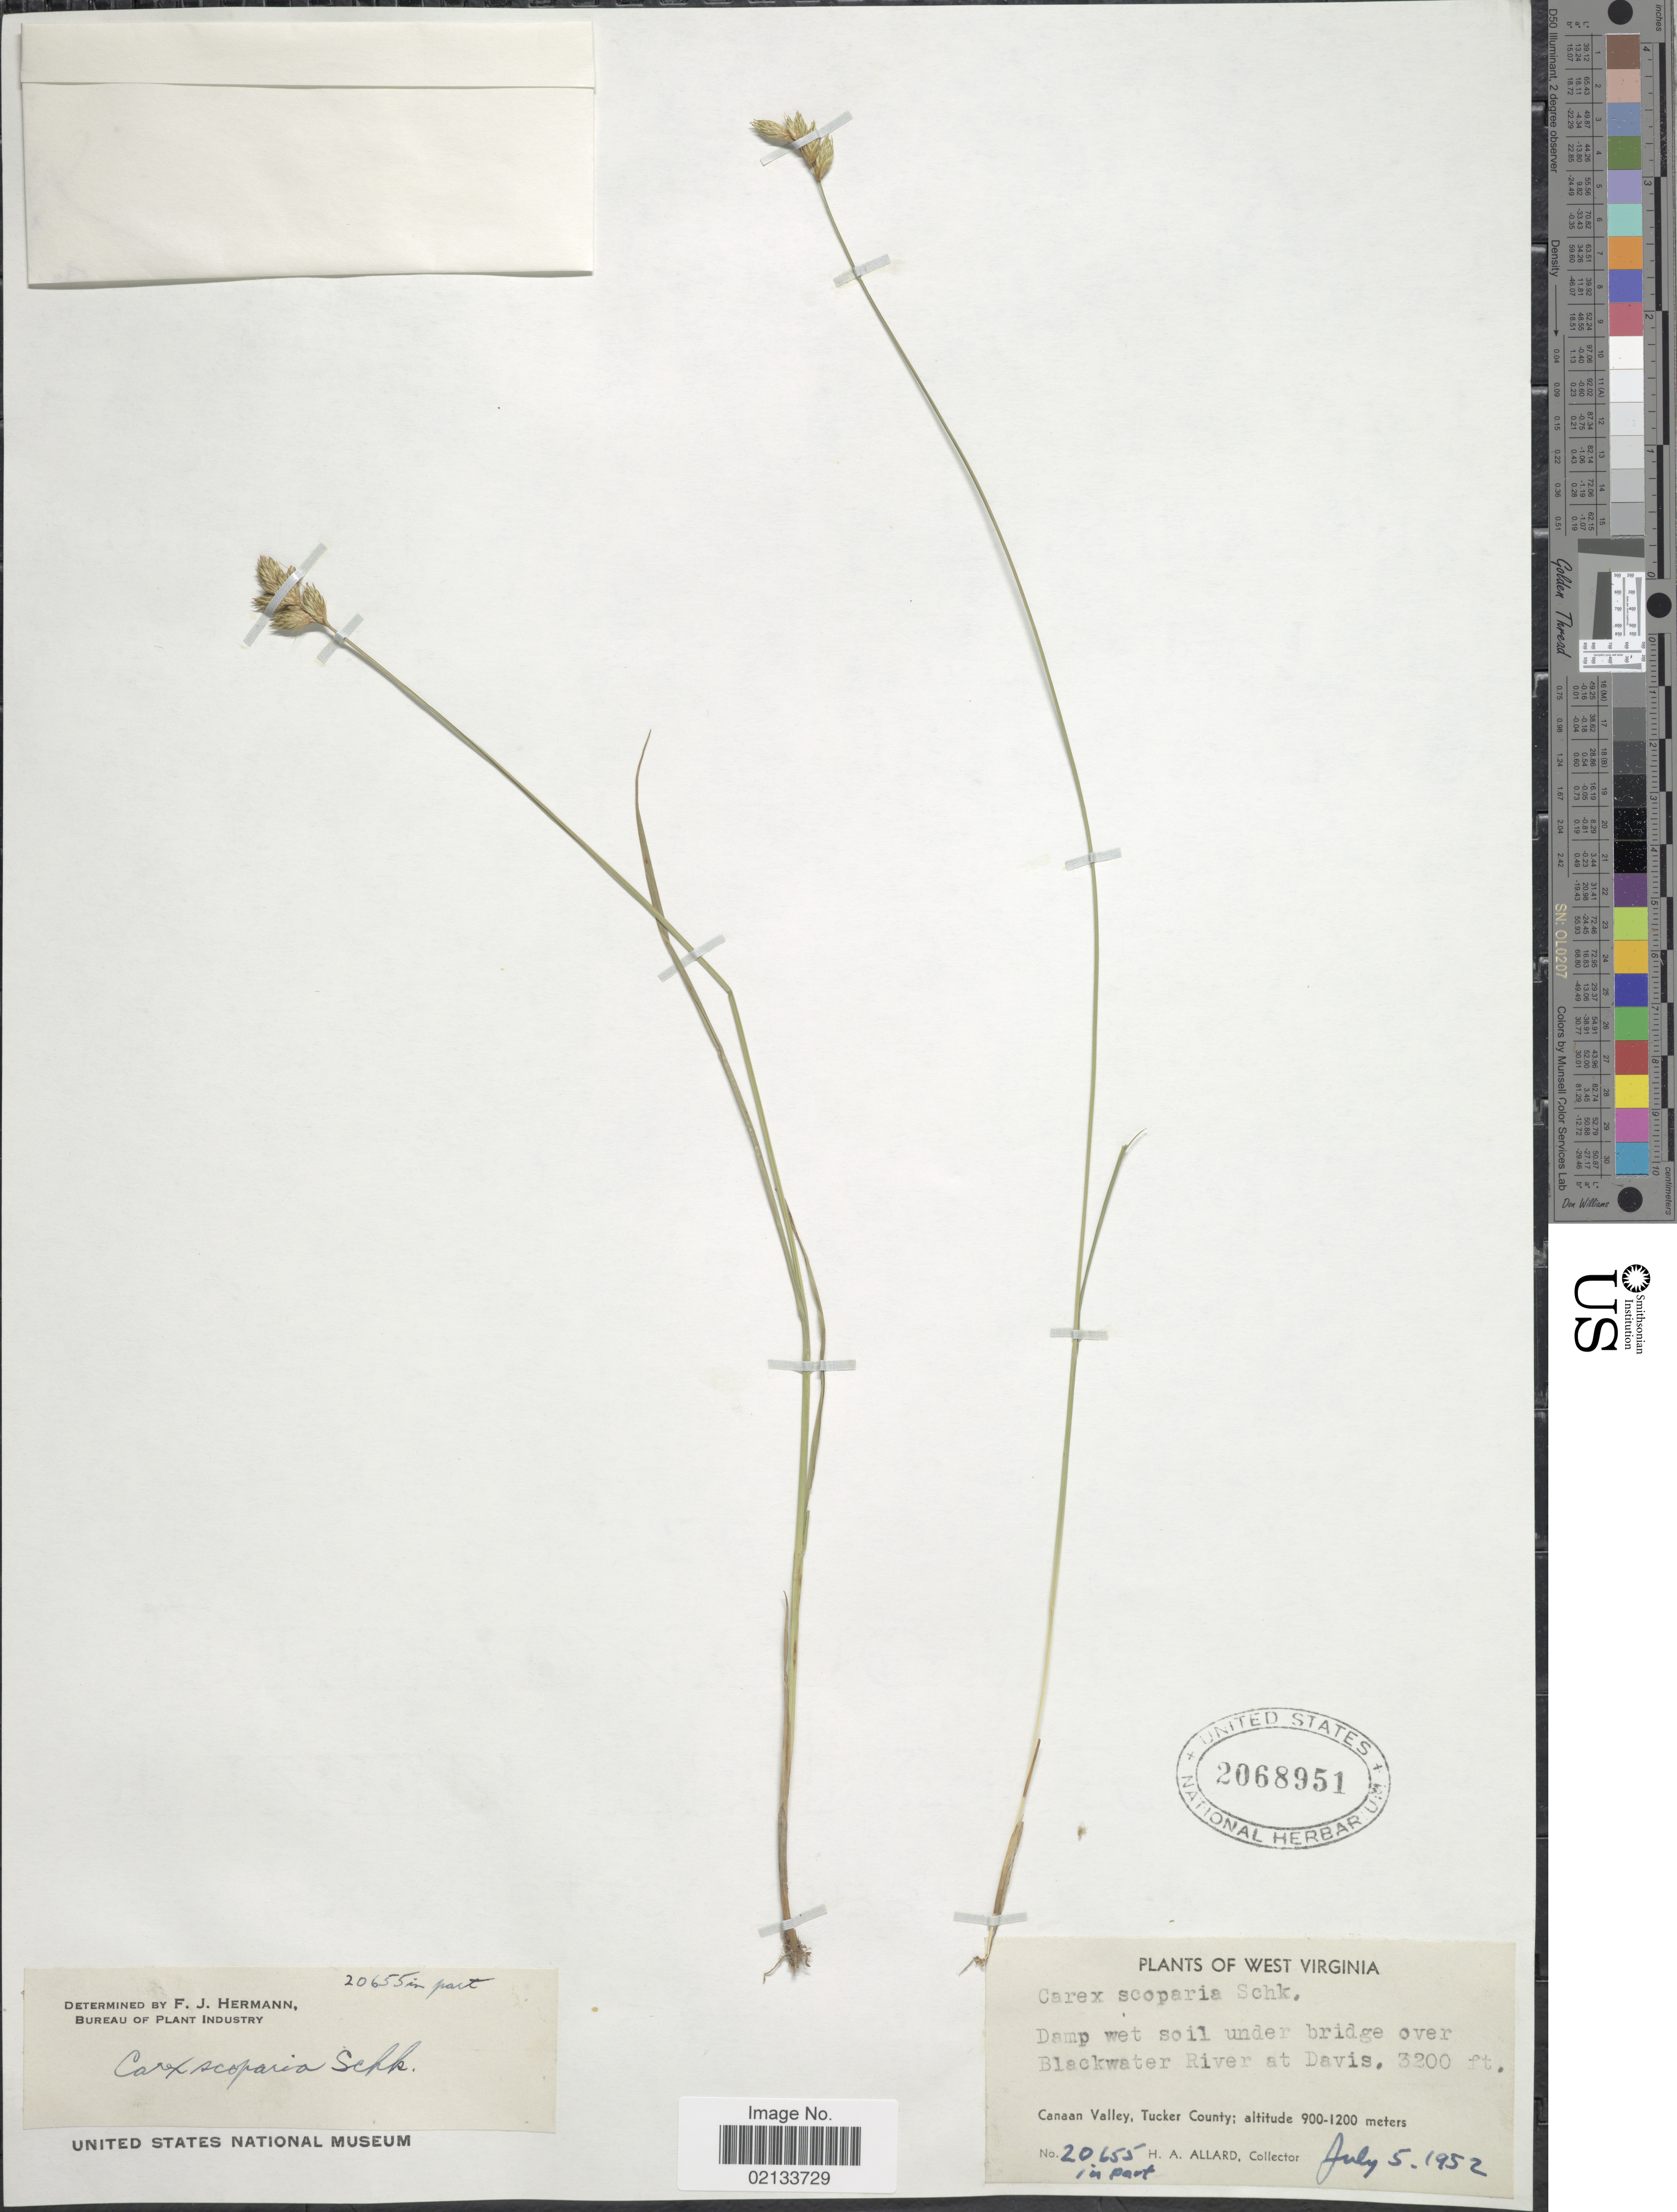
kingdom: Plantae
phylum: Tracheophyta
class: Liliopsida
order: Poales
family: Cyperaceae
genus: Carex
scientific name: Carex scoparia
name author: Schkuhr ex Willd.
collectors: H. A. Allard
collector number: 20655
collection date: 1952-07-05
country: United States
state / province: West Virginia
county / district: Tucker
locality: Damp wet soil under bridge over Blackwater River at Davis, Canaan Valley, Tucker County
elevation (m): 900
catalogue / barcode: US 2068951